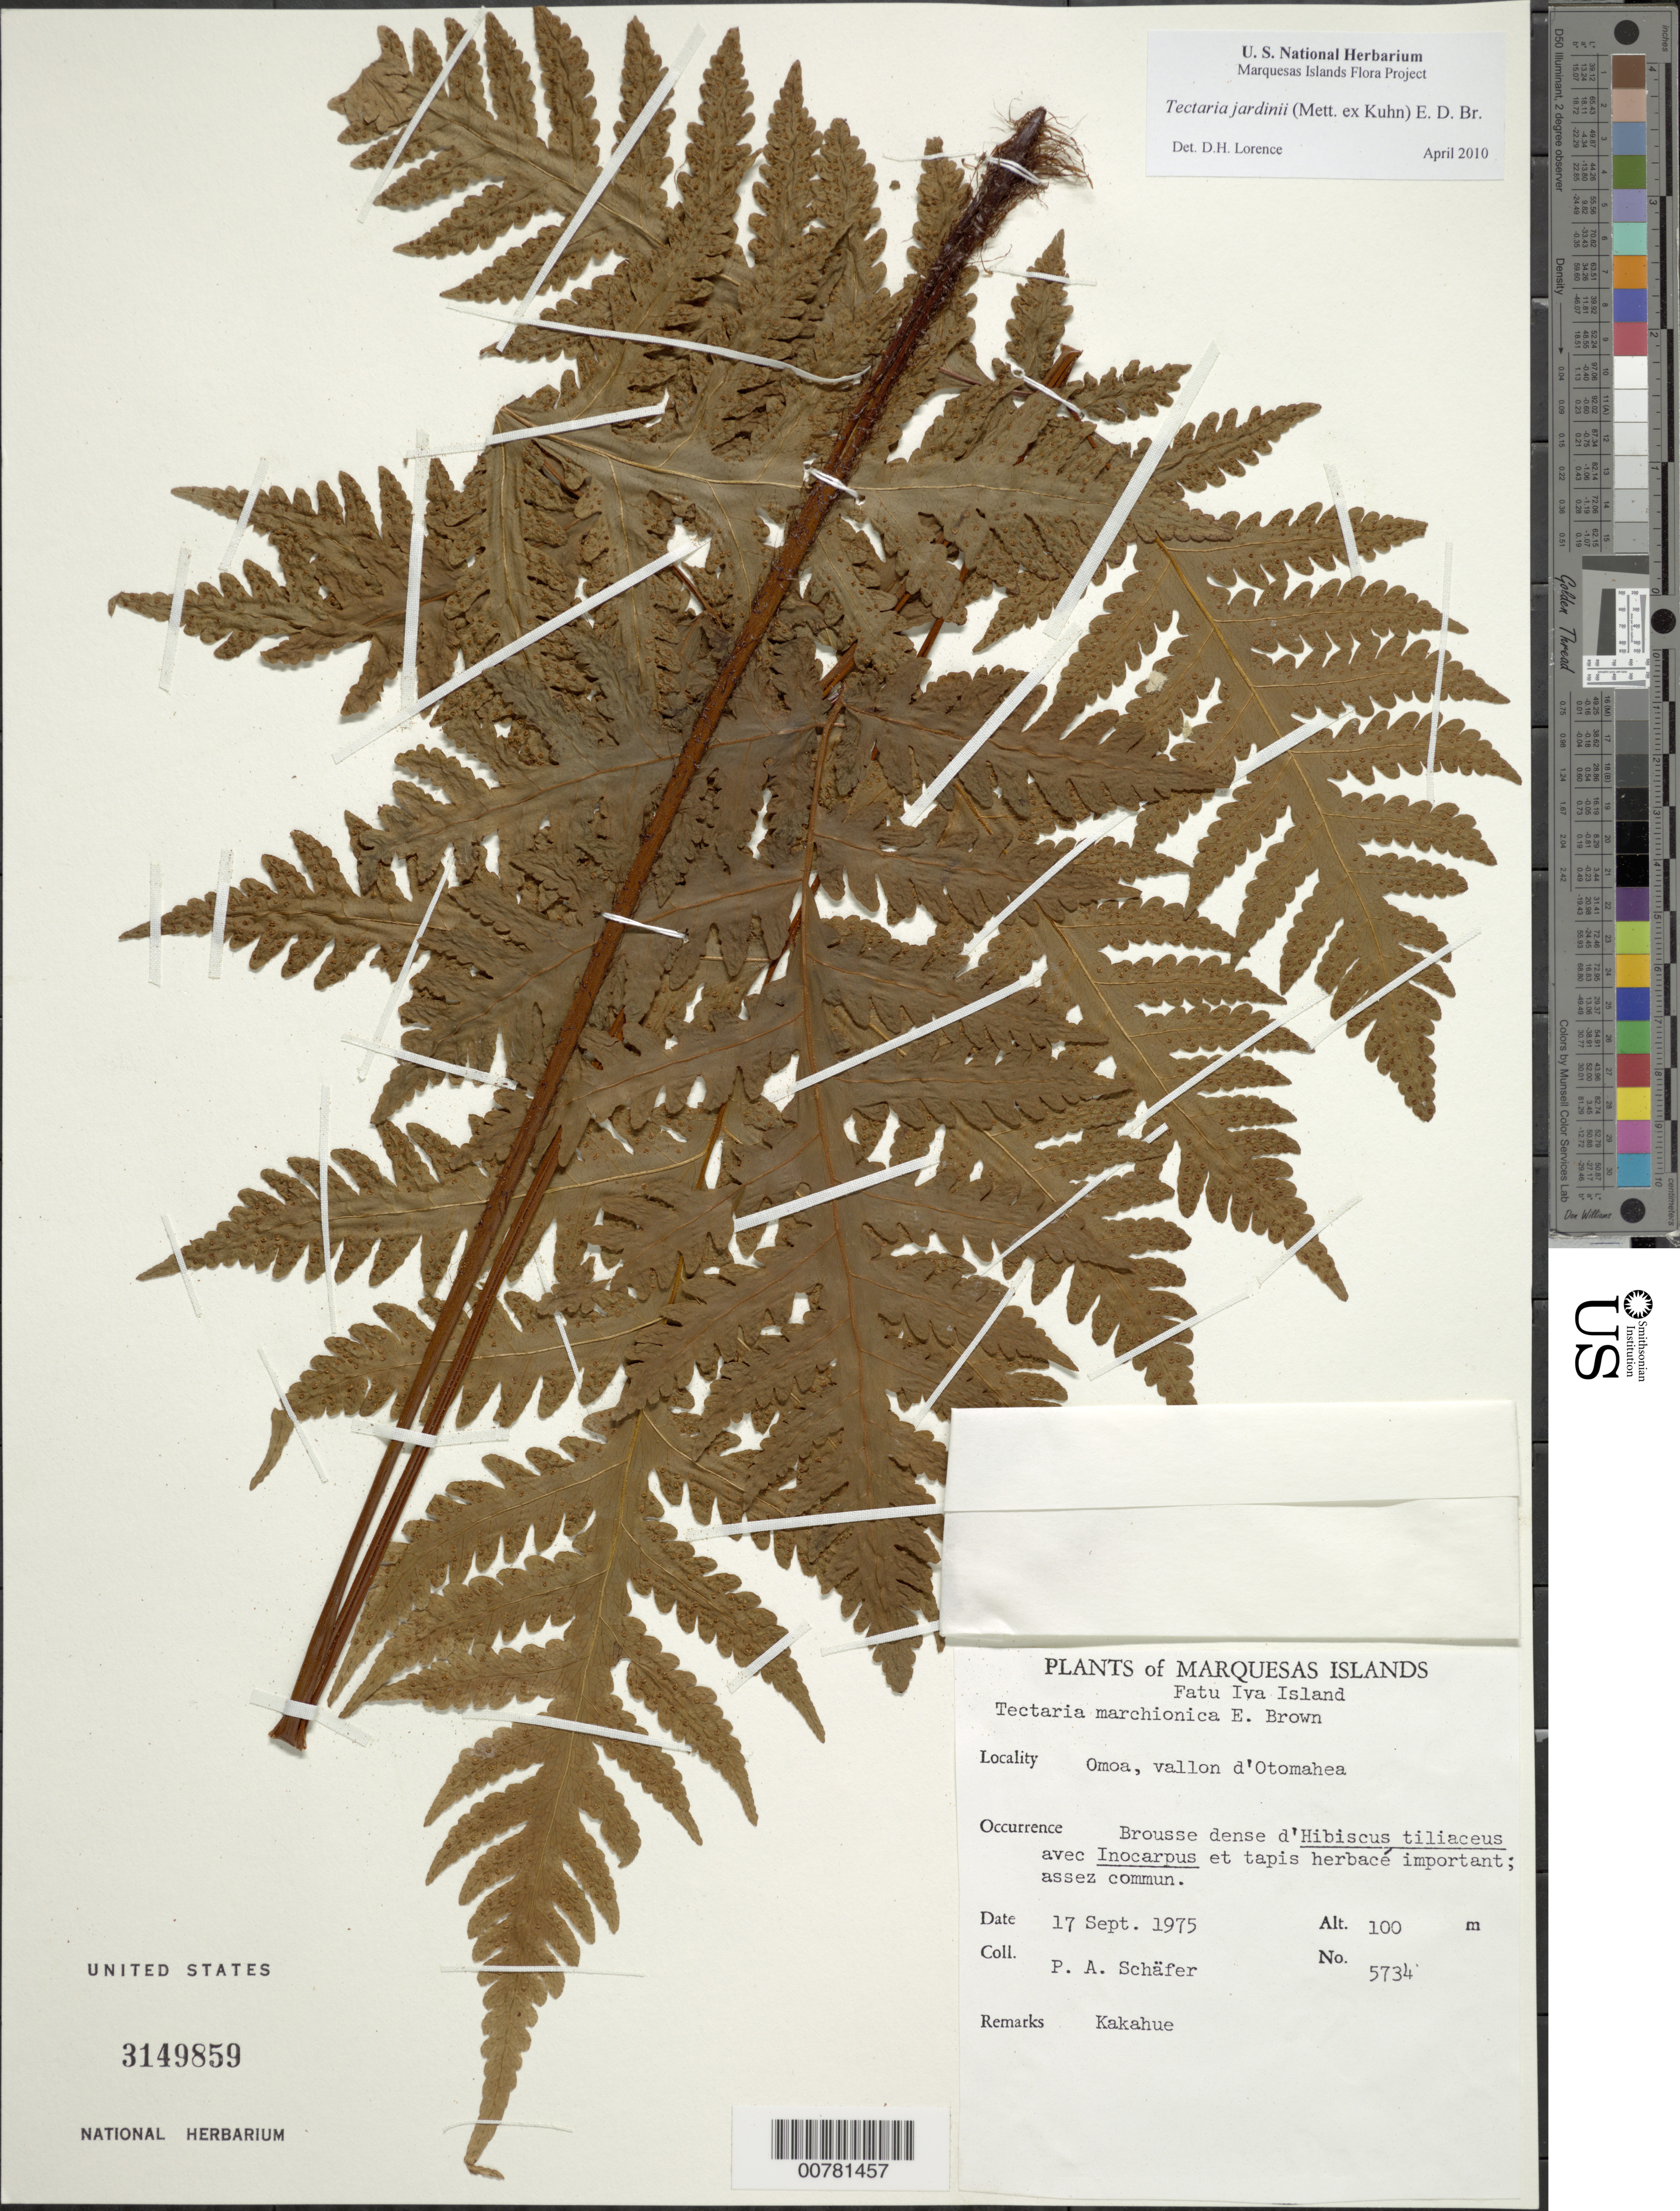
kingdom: Plantae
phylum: Tracheophyta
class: Polypodiopsida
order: Polypodiales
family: Tectariaceae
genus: Tectaria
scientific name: Tectaria jardinii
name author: (Mett. ex Kuhn) E.D. Br.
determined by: Lorence, David H., (PTBG), National Tropical Botanical Garden (UNITED STATES)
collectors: P. A. Schäfer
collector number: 5734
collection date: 1975-09-17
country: French Polynesia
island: Fatu Hiva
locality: Omoa, vallon d'Otomahea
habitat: Brousse dense d'Hibiscus tiliaceus, avec Inocarpus et tapis herbacé important; assez commun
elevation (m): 100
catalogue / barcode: US 3149859